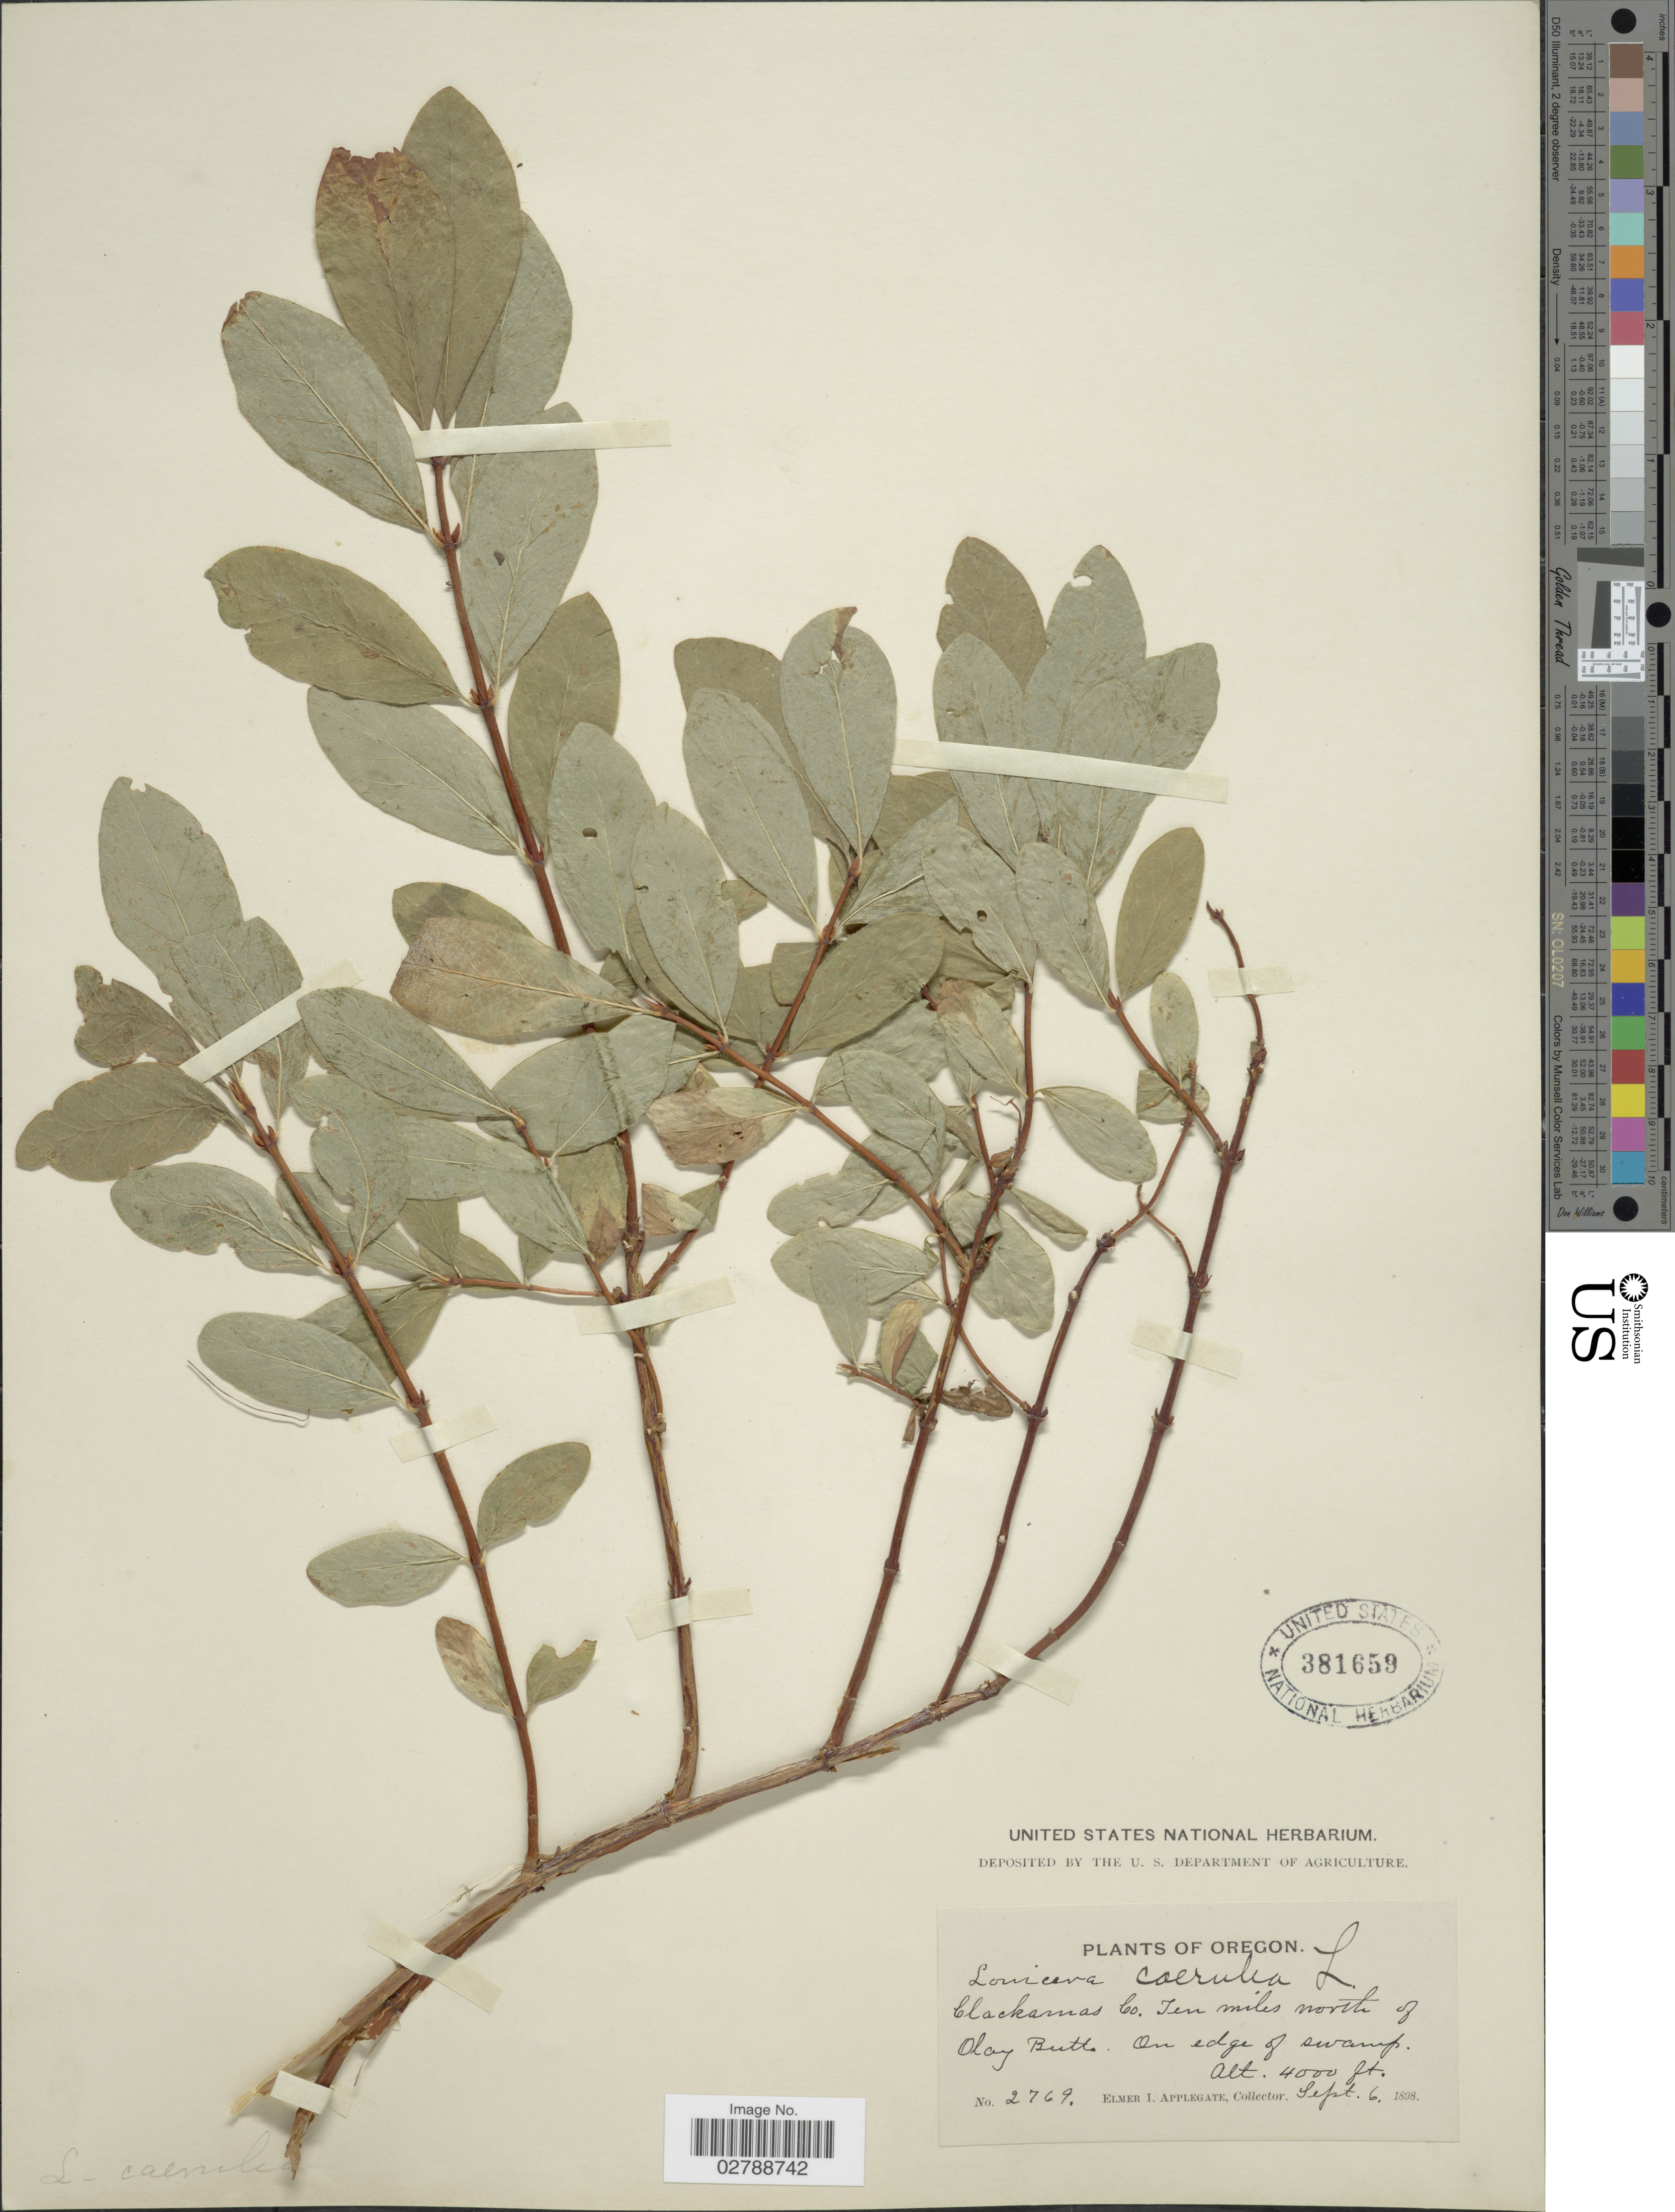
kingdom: Plantae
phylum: Tracheophyta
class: Magnoliopsida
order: Dipsacales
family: Caprifoliaceae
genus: Lonicera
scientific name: Lonicera caerulea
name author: L.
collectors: E. I. Applegate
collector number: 2769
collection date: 1898-09-06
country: United States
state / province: Oregon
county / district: Clackamas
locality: Clackamas Co. Ten miles north of Olay Butte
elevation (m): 1219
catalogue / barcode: US 381659